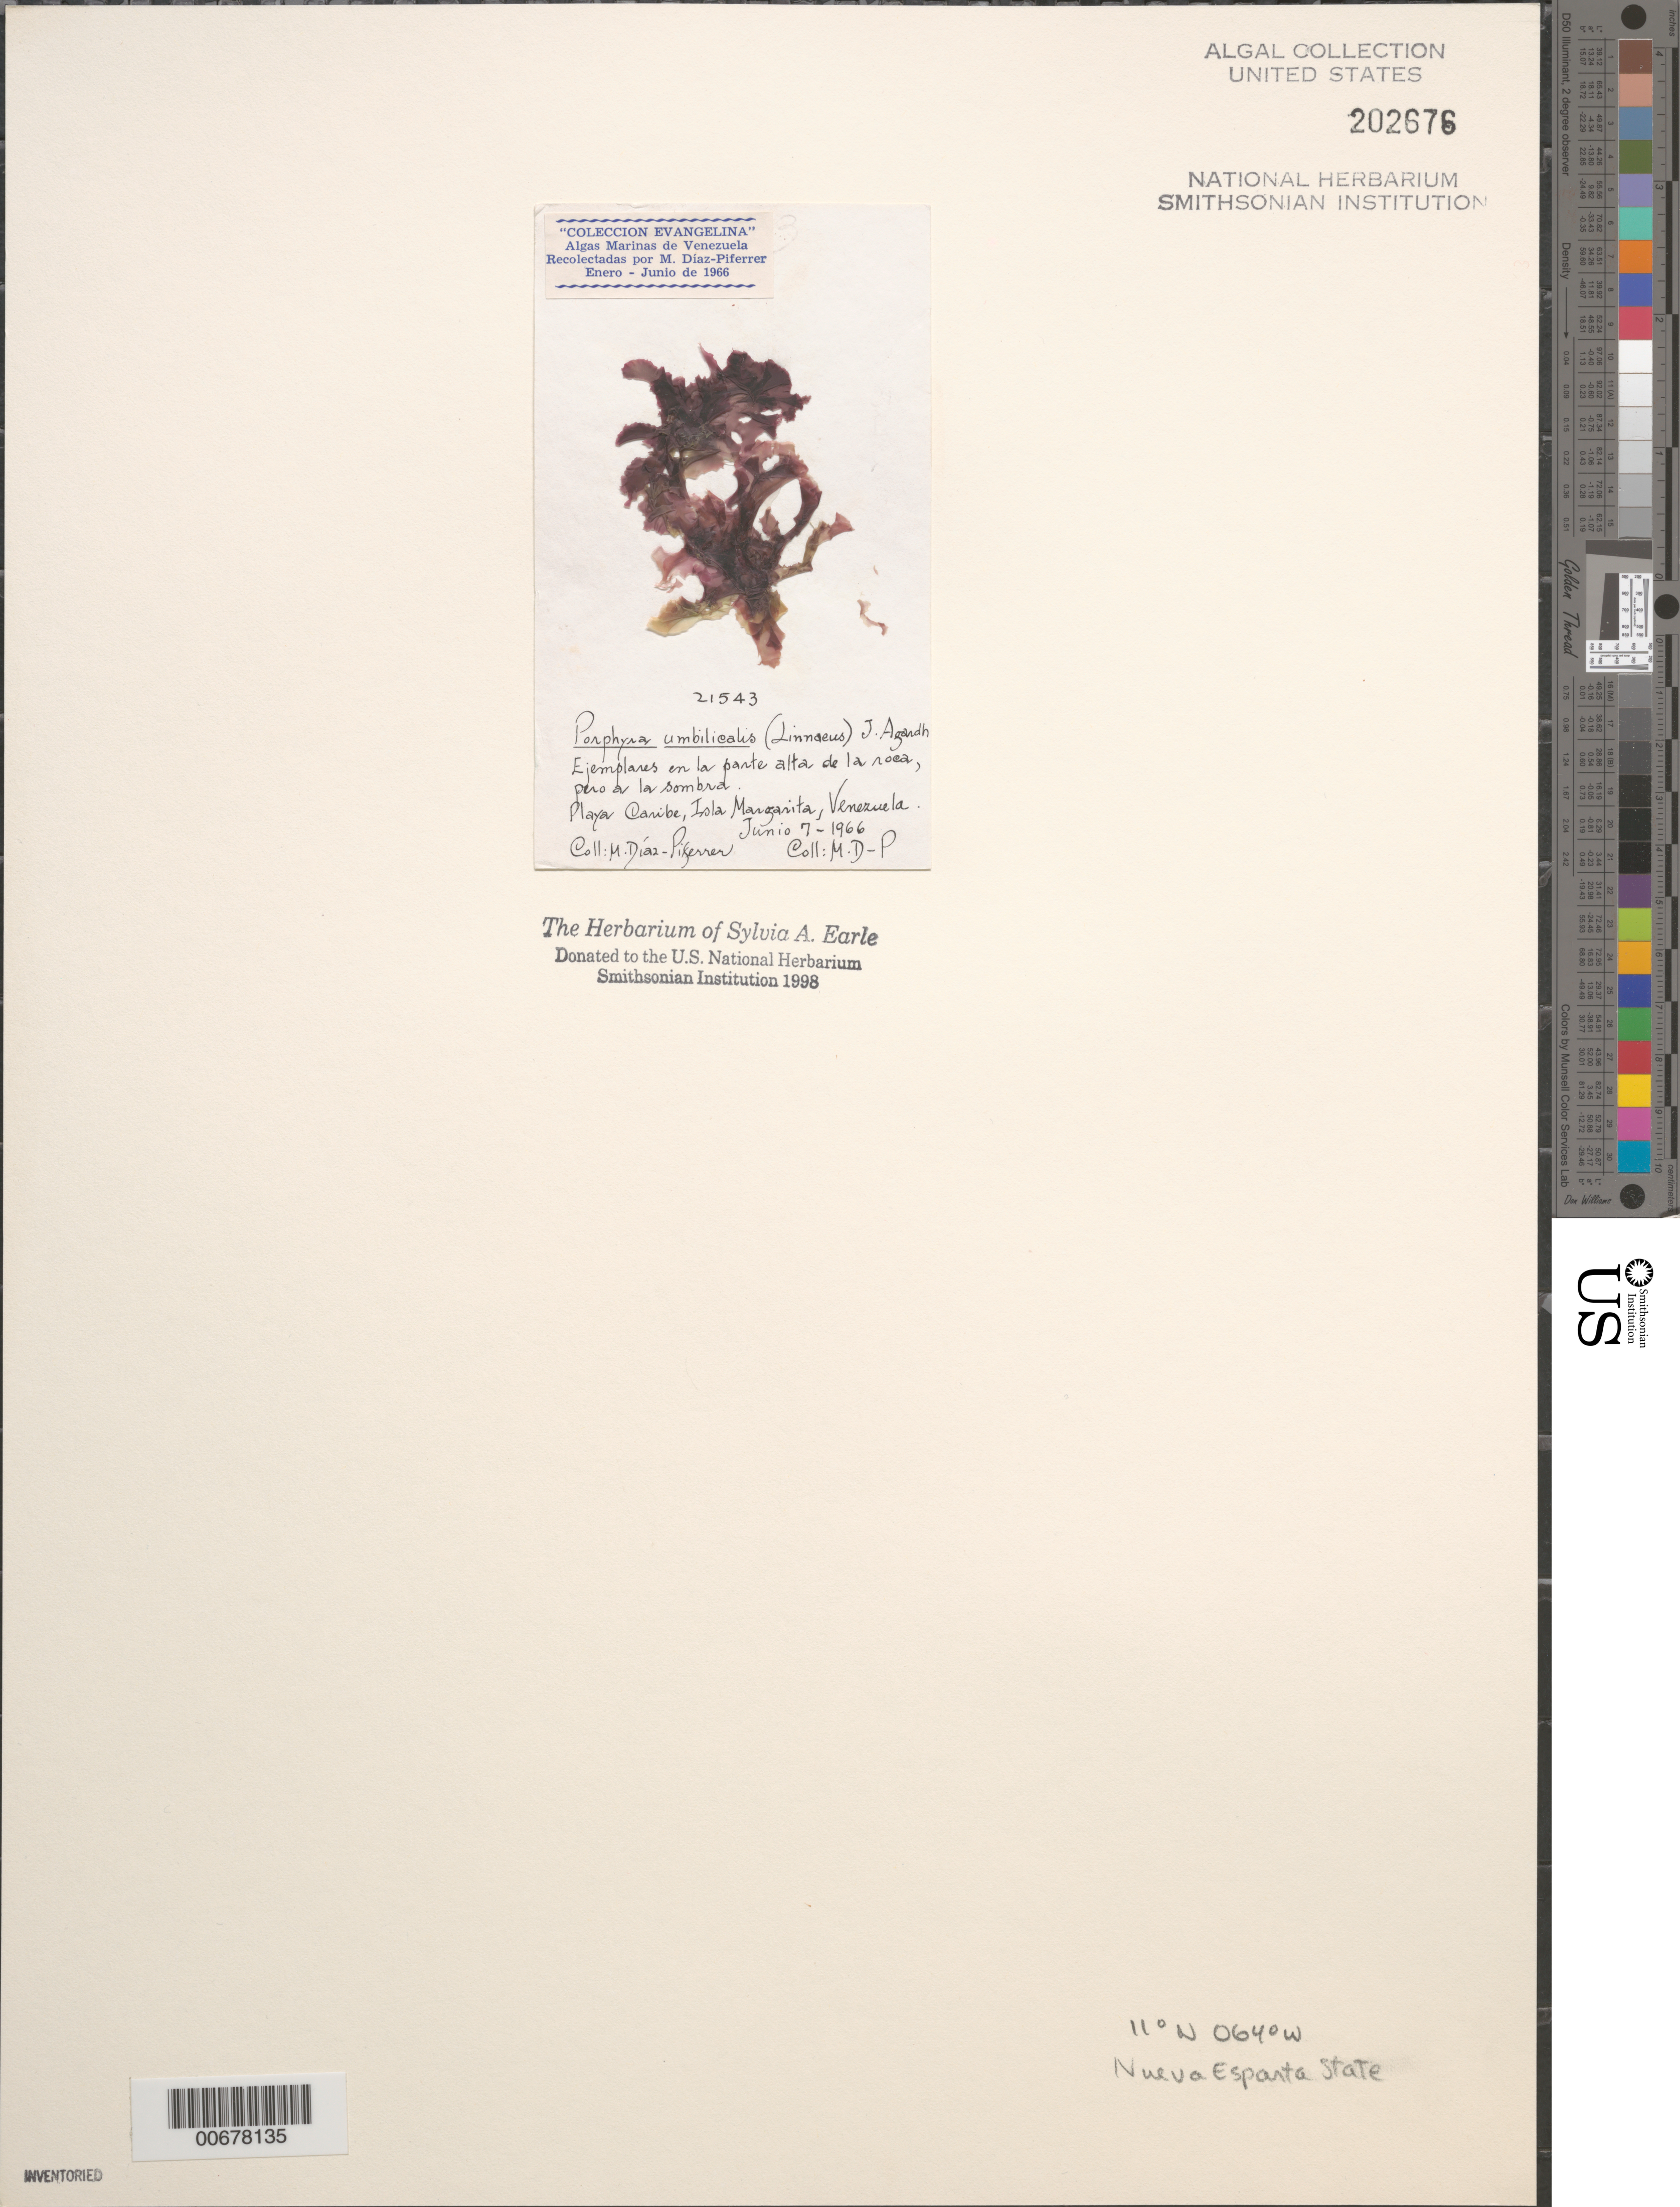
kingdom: Plantae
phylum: Rhodophyta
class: Bangiophyceae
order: Bangiales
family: Bangiaceae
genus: Porphyra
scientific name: Porphyra umbilicalis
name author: Kütz.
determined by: Diaz-Piferrer, M.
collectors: M. Diaz-Piferrer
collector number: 21543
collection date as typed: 07 Jun 1966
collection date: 1966-06-07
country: Venezuela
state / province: Nueva Esparta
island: Margarita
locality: Playa Caribe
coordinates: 11 09' N, 63 54' W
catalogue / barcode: US 202676